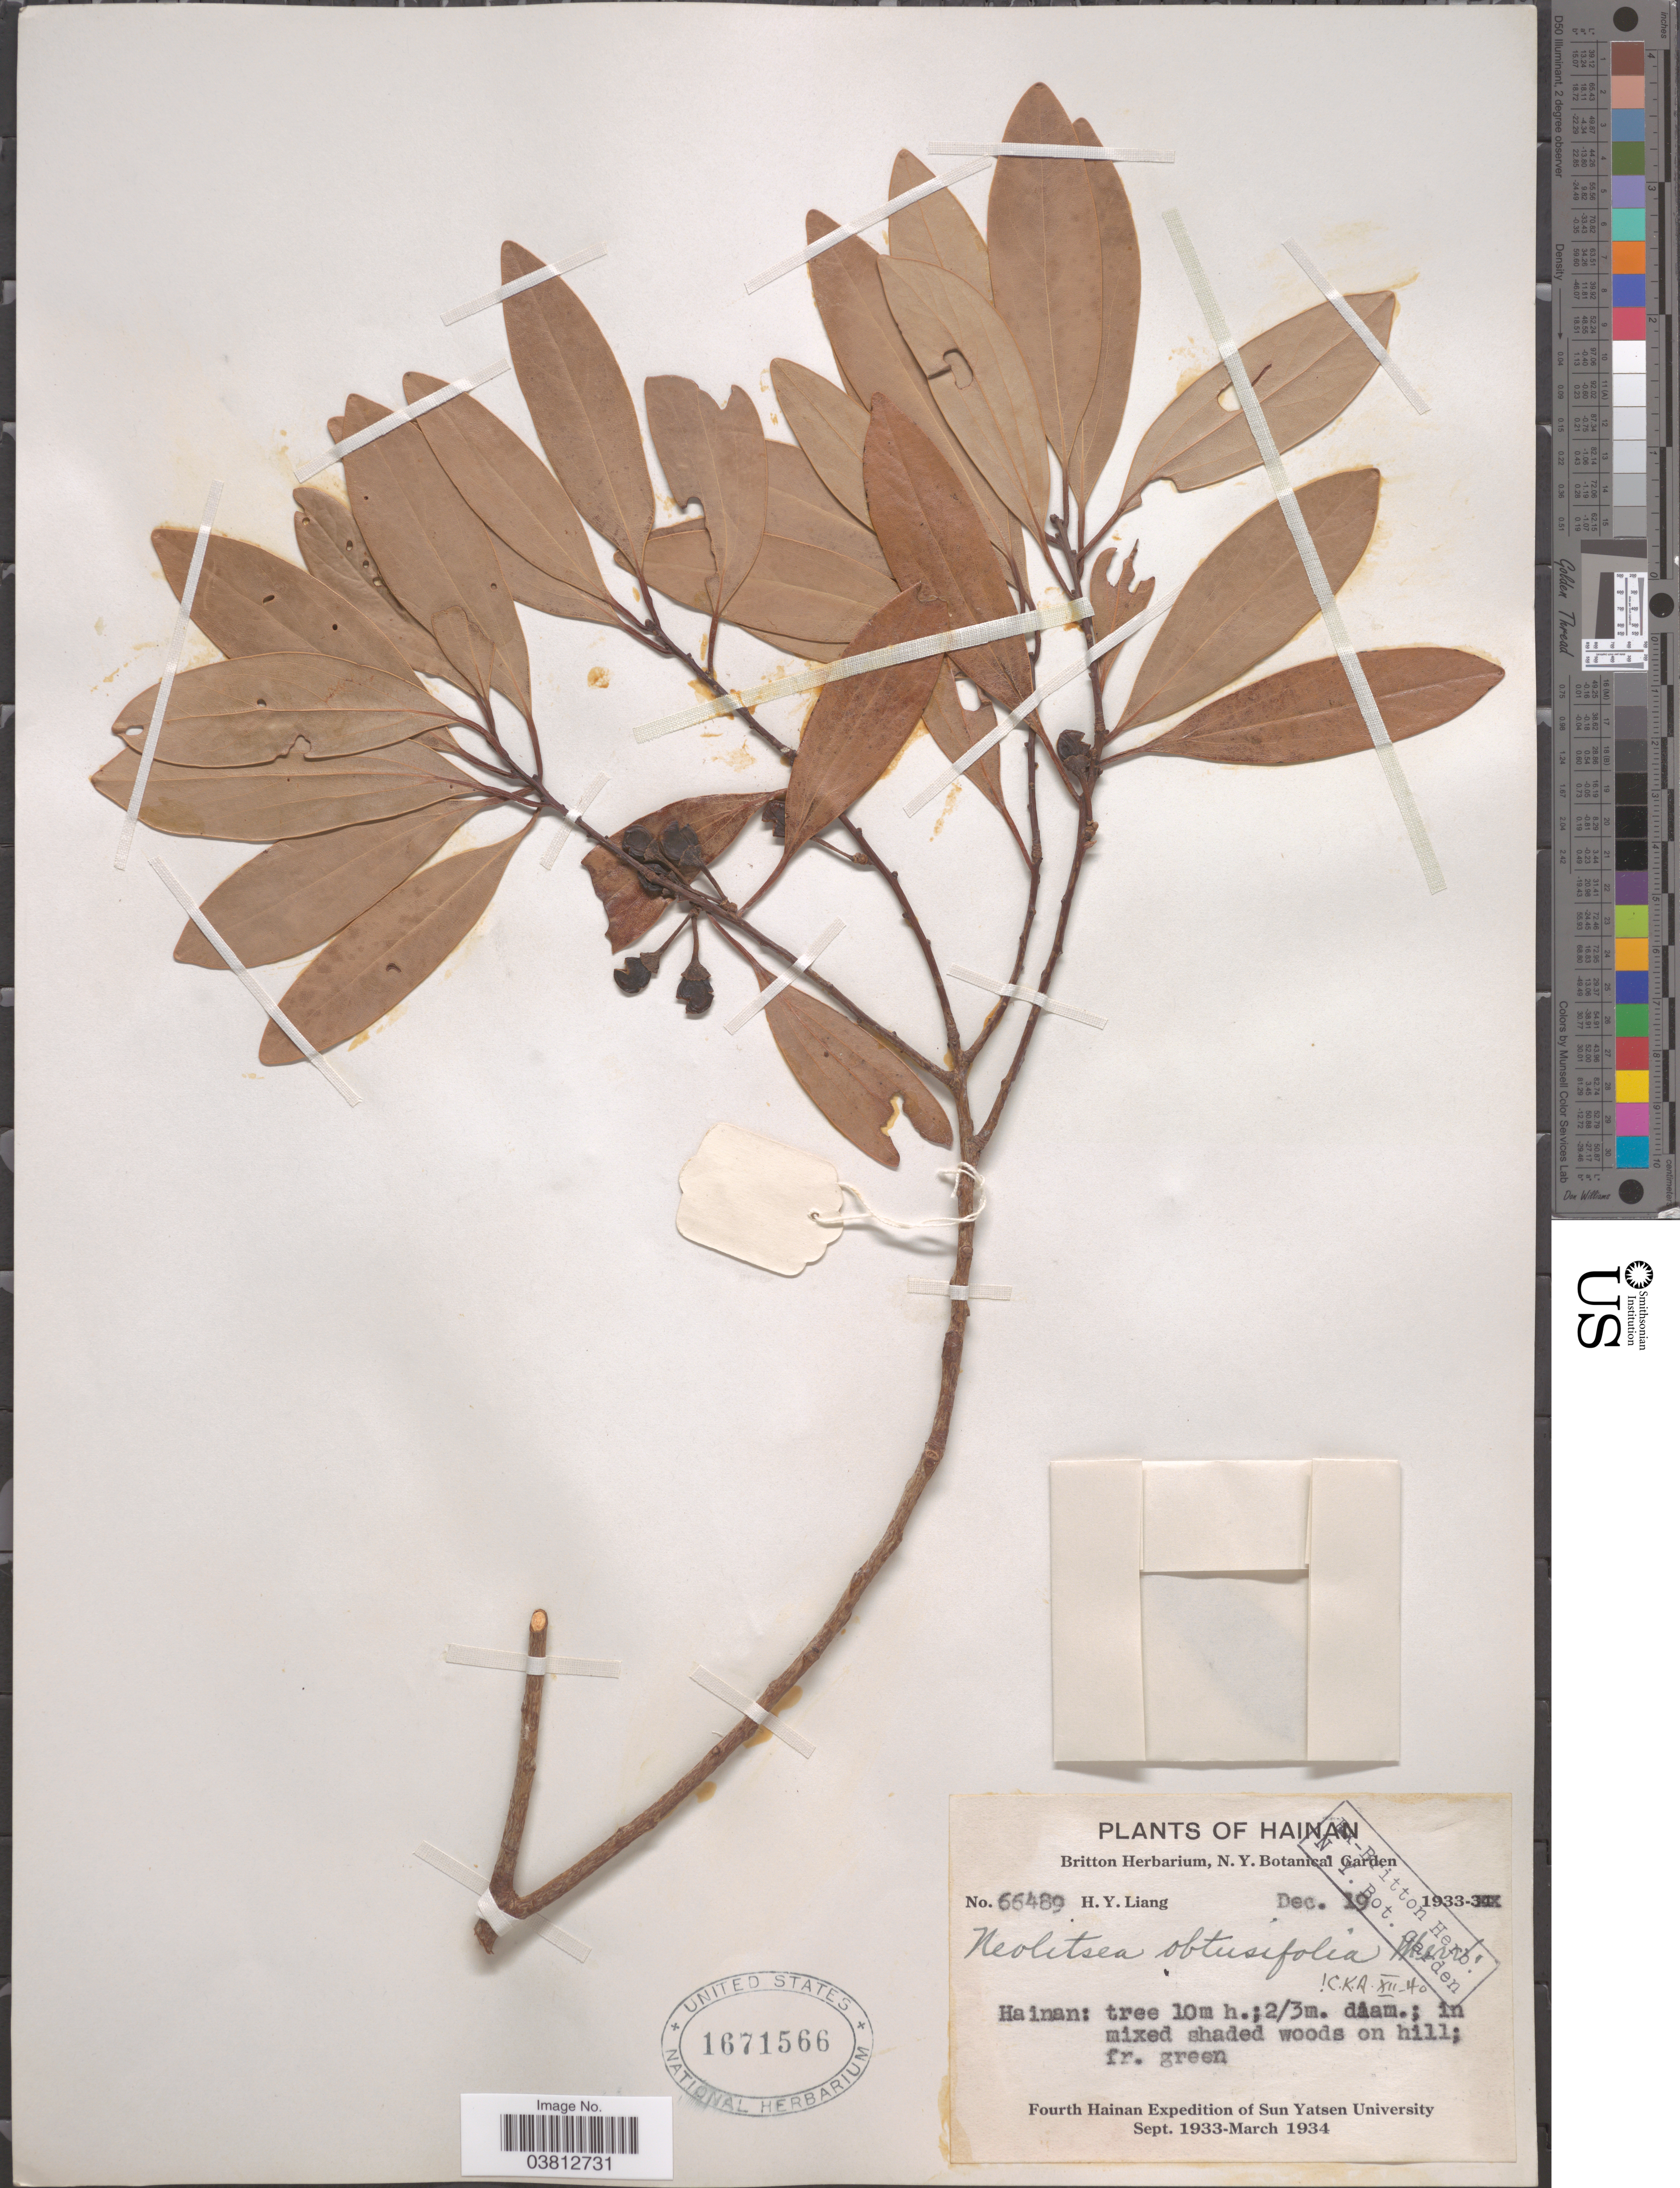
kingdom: Plantae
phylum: Tracheophyta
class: Magnoliopsida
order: Laurales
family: Lauraceae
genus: Neolitsea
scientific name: Neolitsea obtusifolia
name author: Merr.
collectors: H. Y. Liang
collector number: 66489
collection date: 1933-12-19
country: China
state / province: Hainan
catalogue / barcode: US 1671566